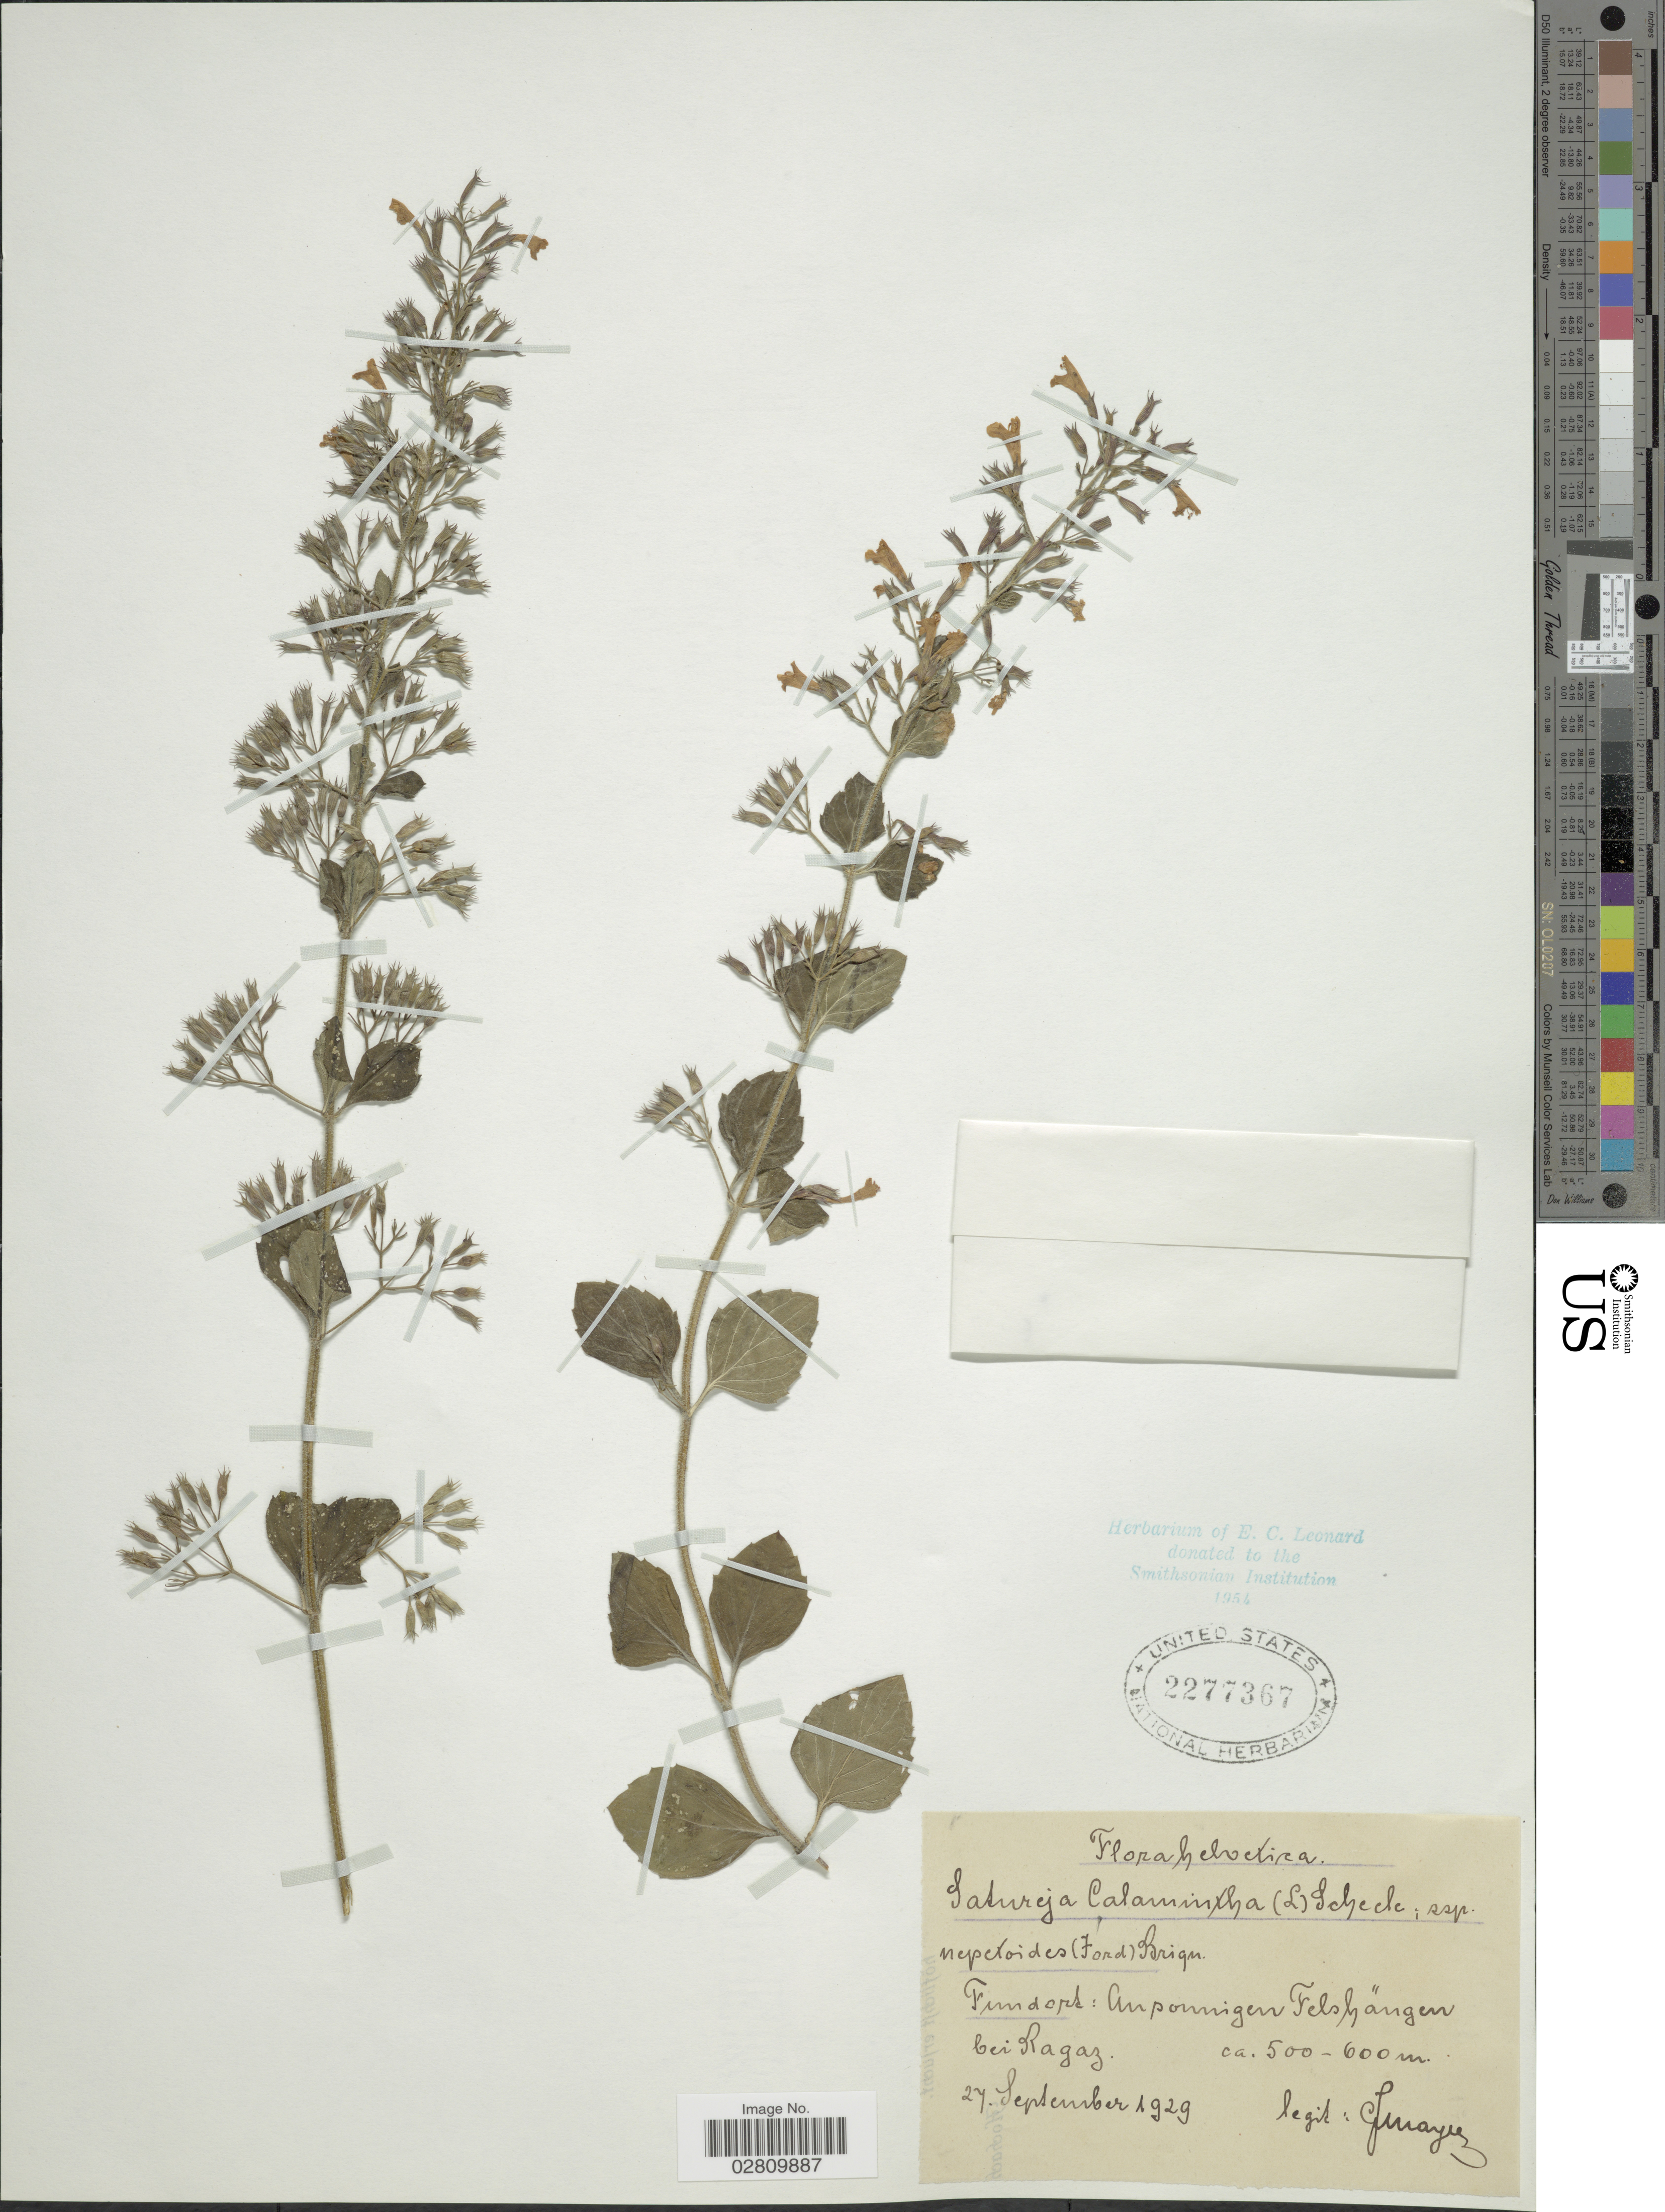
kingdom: Plantae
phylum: Tracheophyta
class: Magnoliopsida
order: Lamiales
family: Lamiaceae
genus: Calamintha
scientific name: Calamintha nepetoides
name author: Jord.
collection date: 1929-09-27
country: Switzerland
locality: An sonnigen Felshängen bei Ragaz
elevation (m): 500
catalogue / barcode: US 2277367